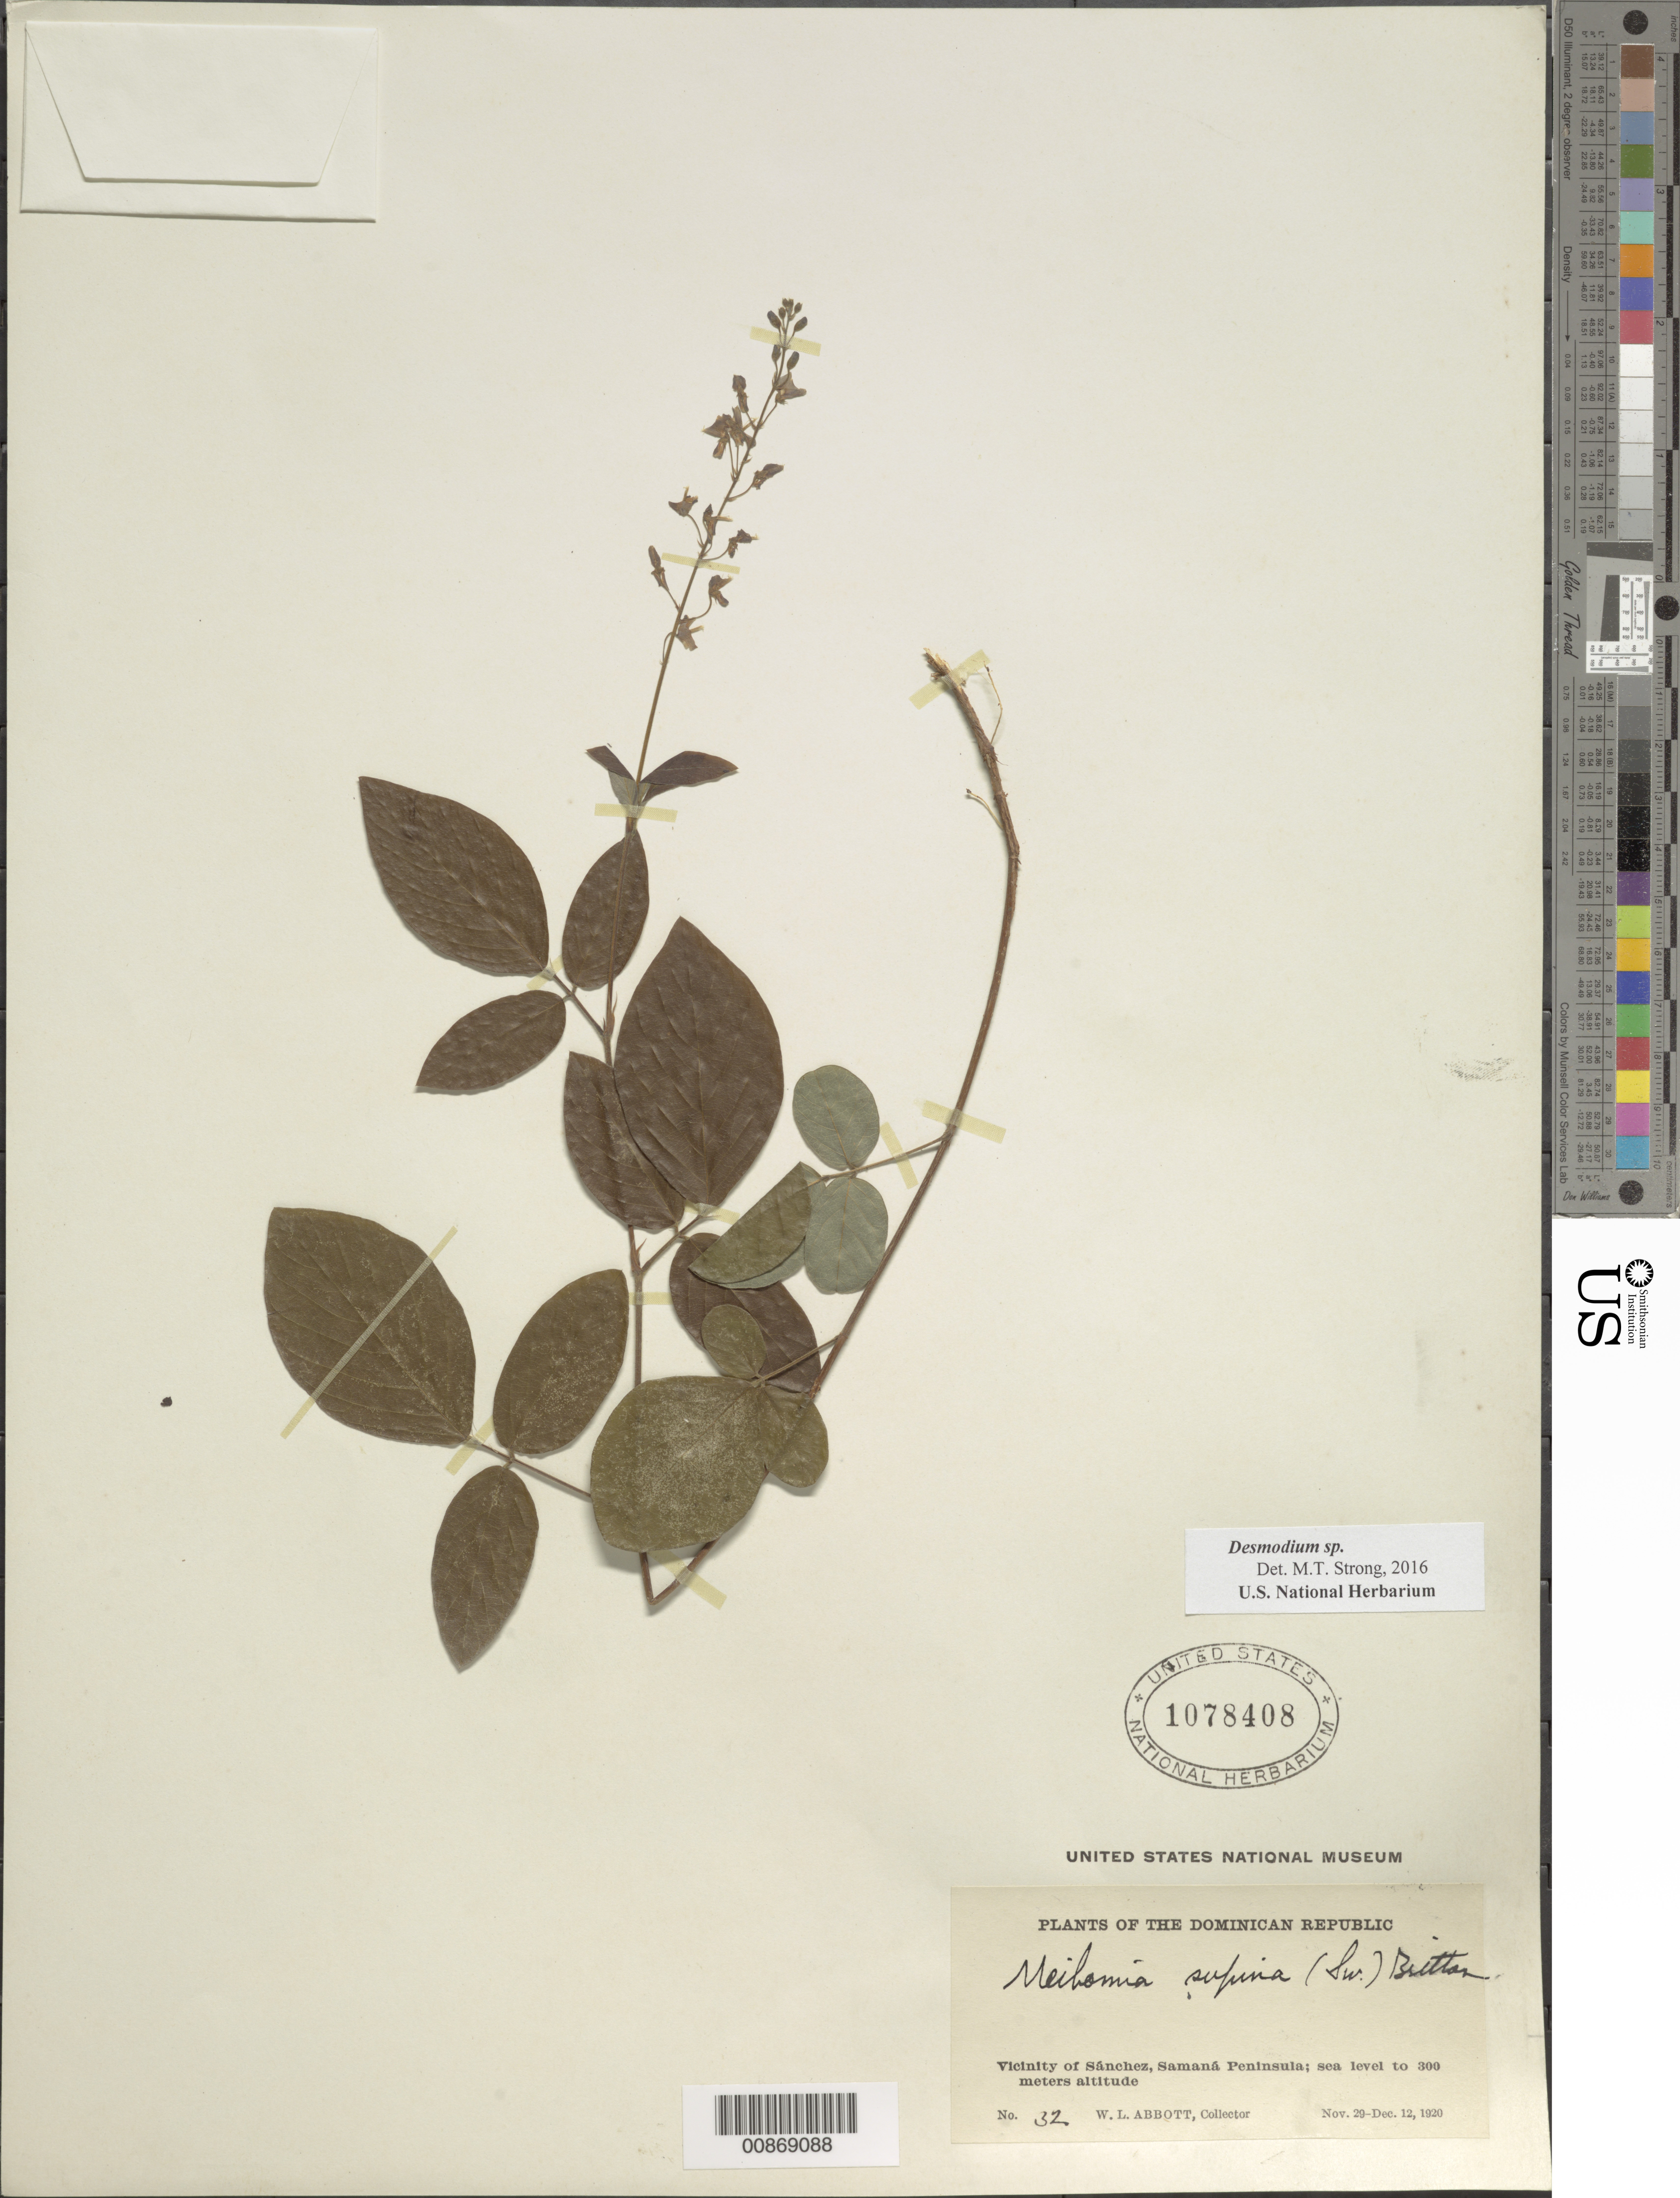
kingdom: Plantae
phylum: Tracheophyta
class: Magnoliopsida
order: Fabales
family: Fabaceae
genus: Desmodium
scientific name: Desmodium sp.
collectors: W. L. Abbott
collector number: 32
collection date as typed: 29 Nov 1920 to 12 Dec 1920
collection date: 1920-11-29/1920-12-12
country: Dominican Republic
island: Hispaniola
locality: Vicinity of Sánchez, Samaná Peninsula.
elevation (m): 0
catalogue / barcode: US 1078408